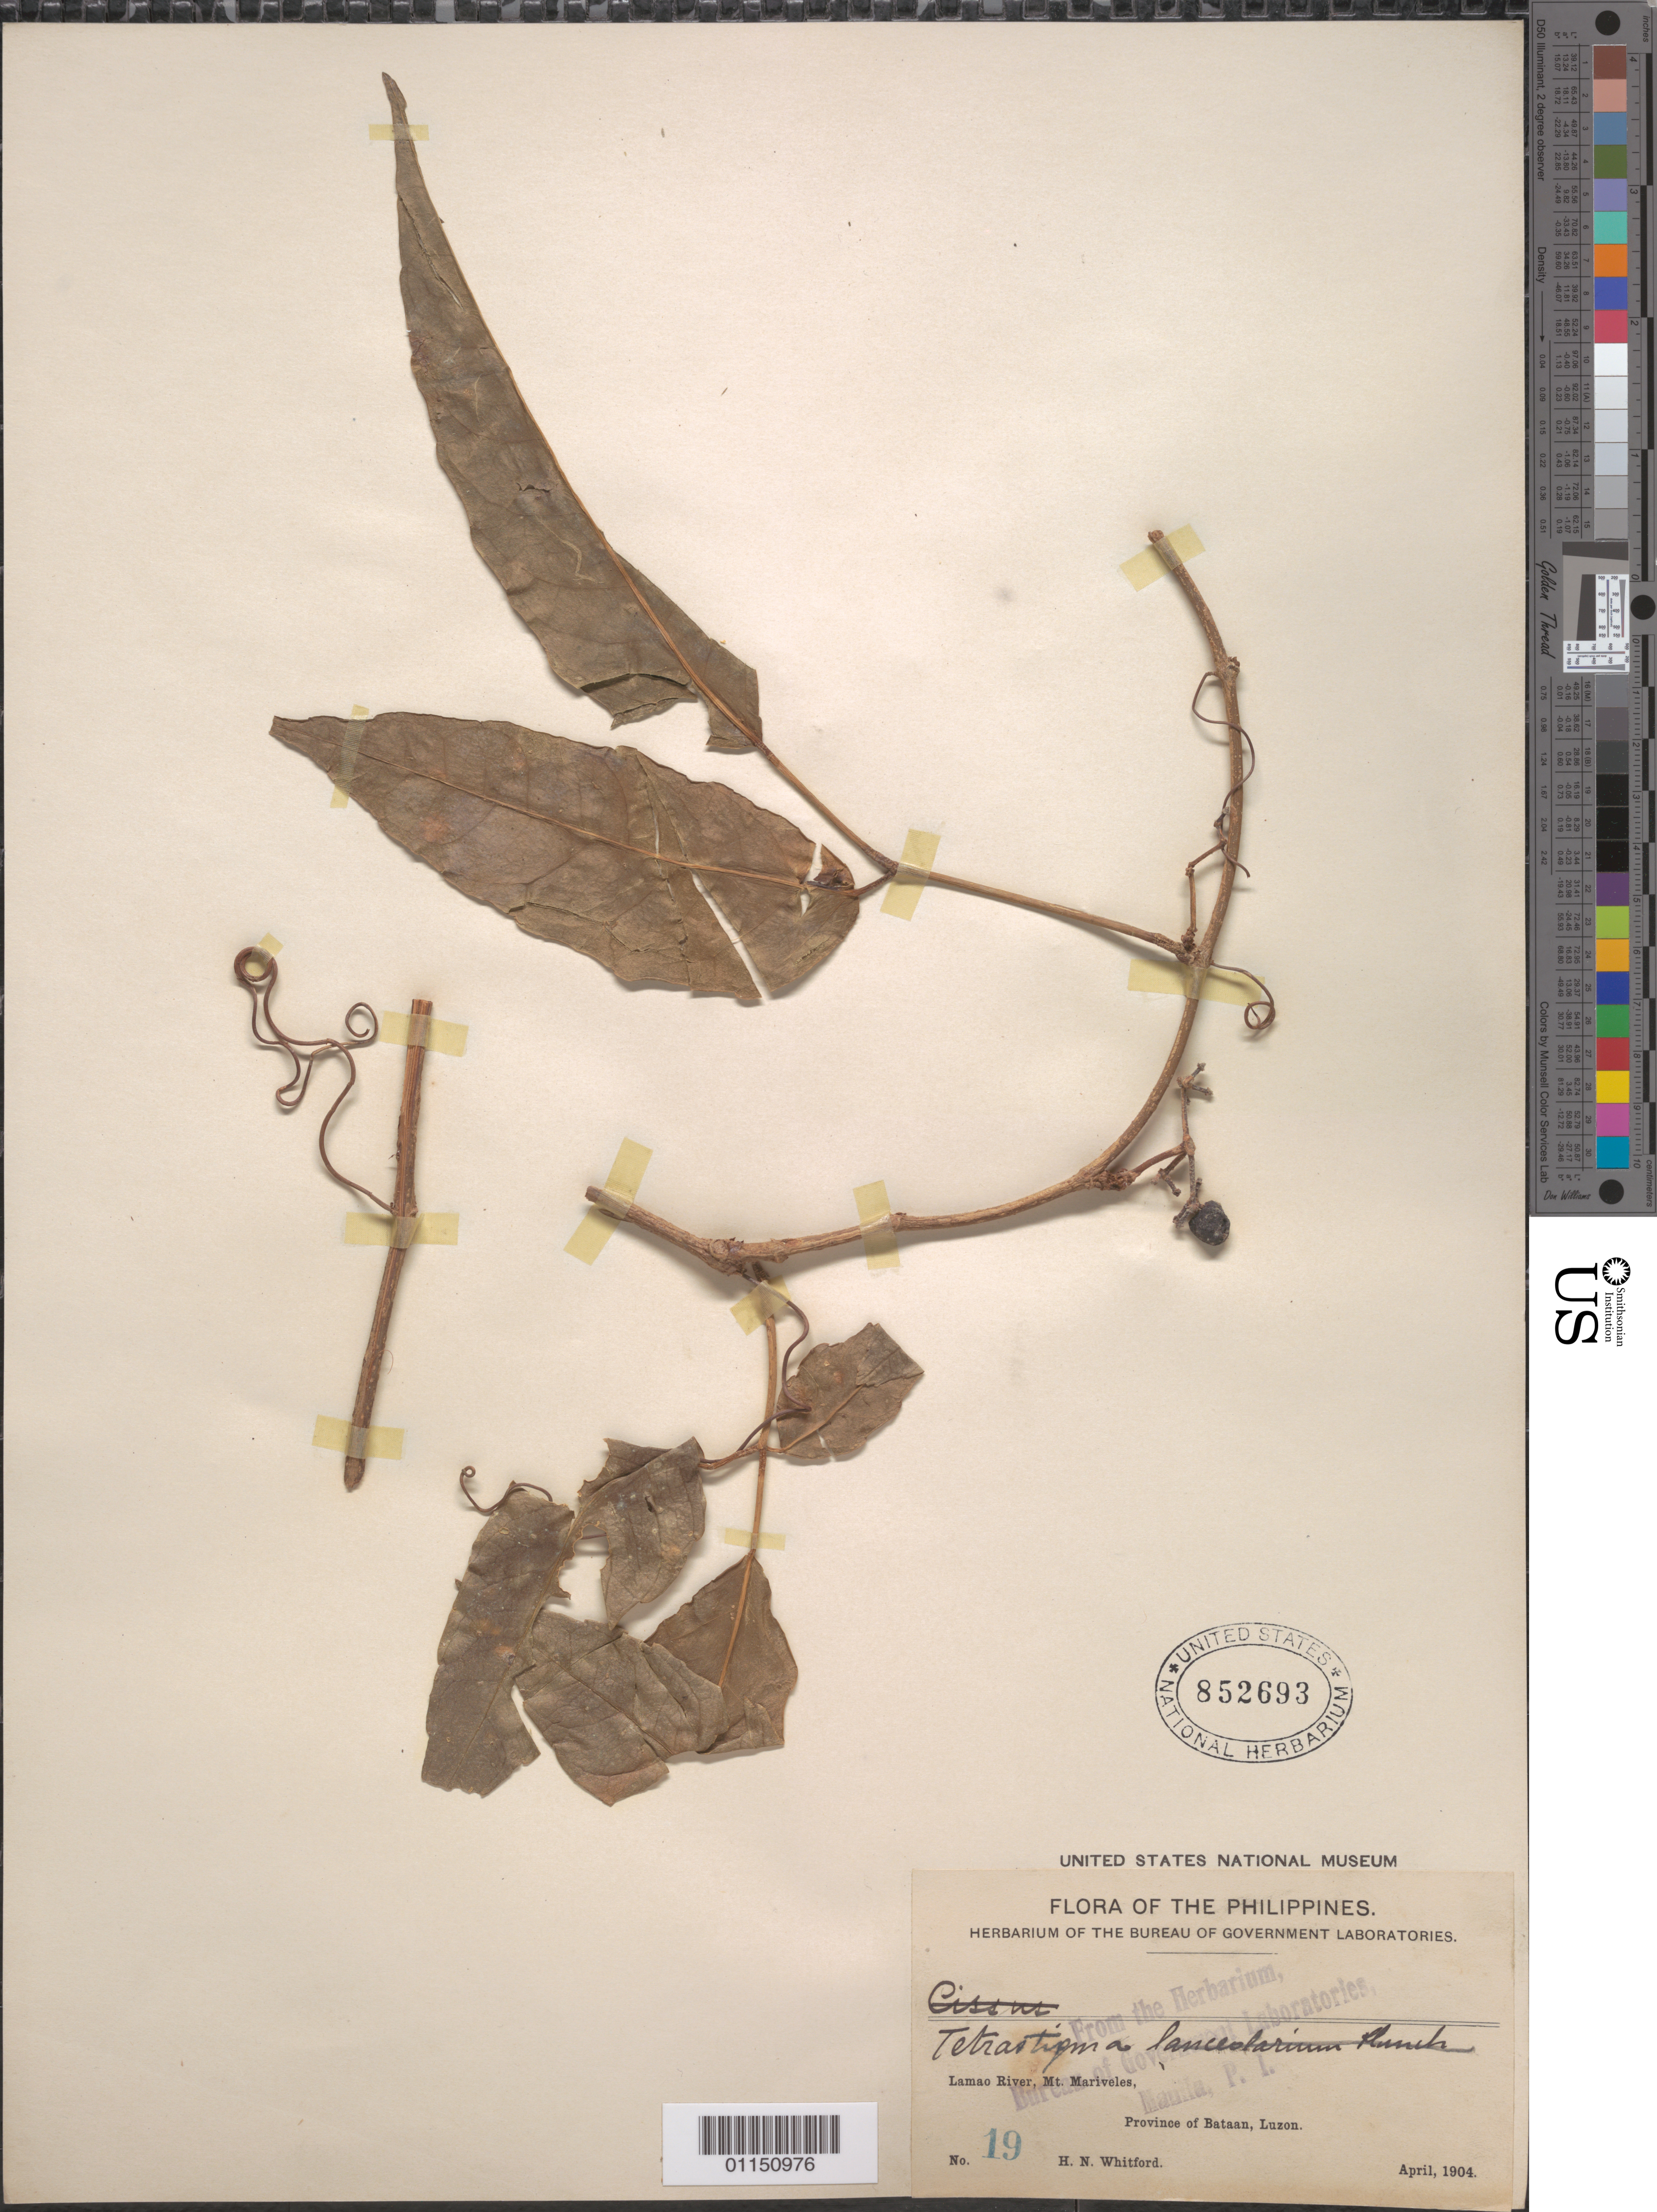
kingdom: Plantae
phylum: Tracheophyta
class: Magnoliopsida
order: Vitales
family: Vitaceae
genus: Tetrastigma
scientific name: Tetrastigma sp.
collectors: H. N. Whitford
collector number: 19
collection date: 1904-04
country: Philippines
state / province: Central Luzon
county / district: Bataan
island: Luzon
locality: Lamao River, Mt Mariveles. Luzon.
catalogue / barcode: US 852693